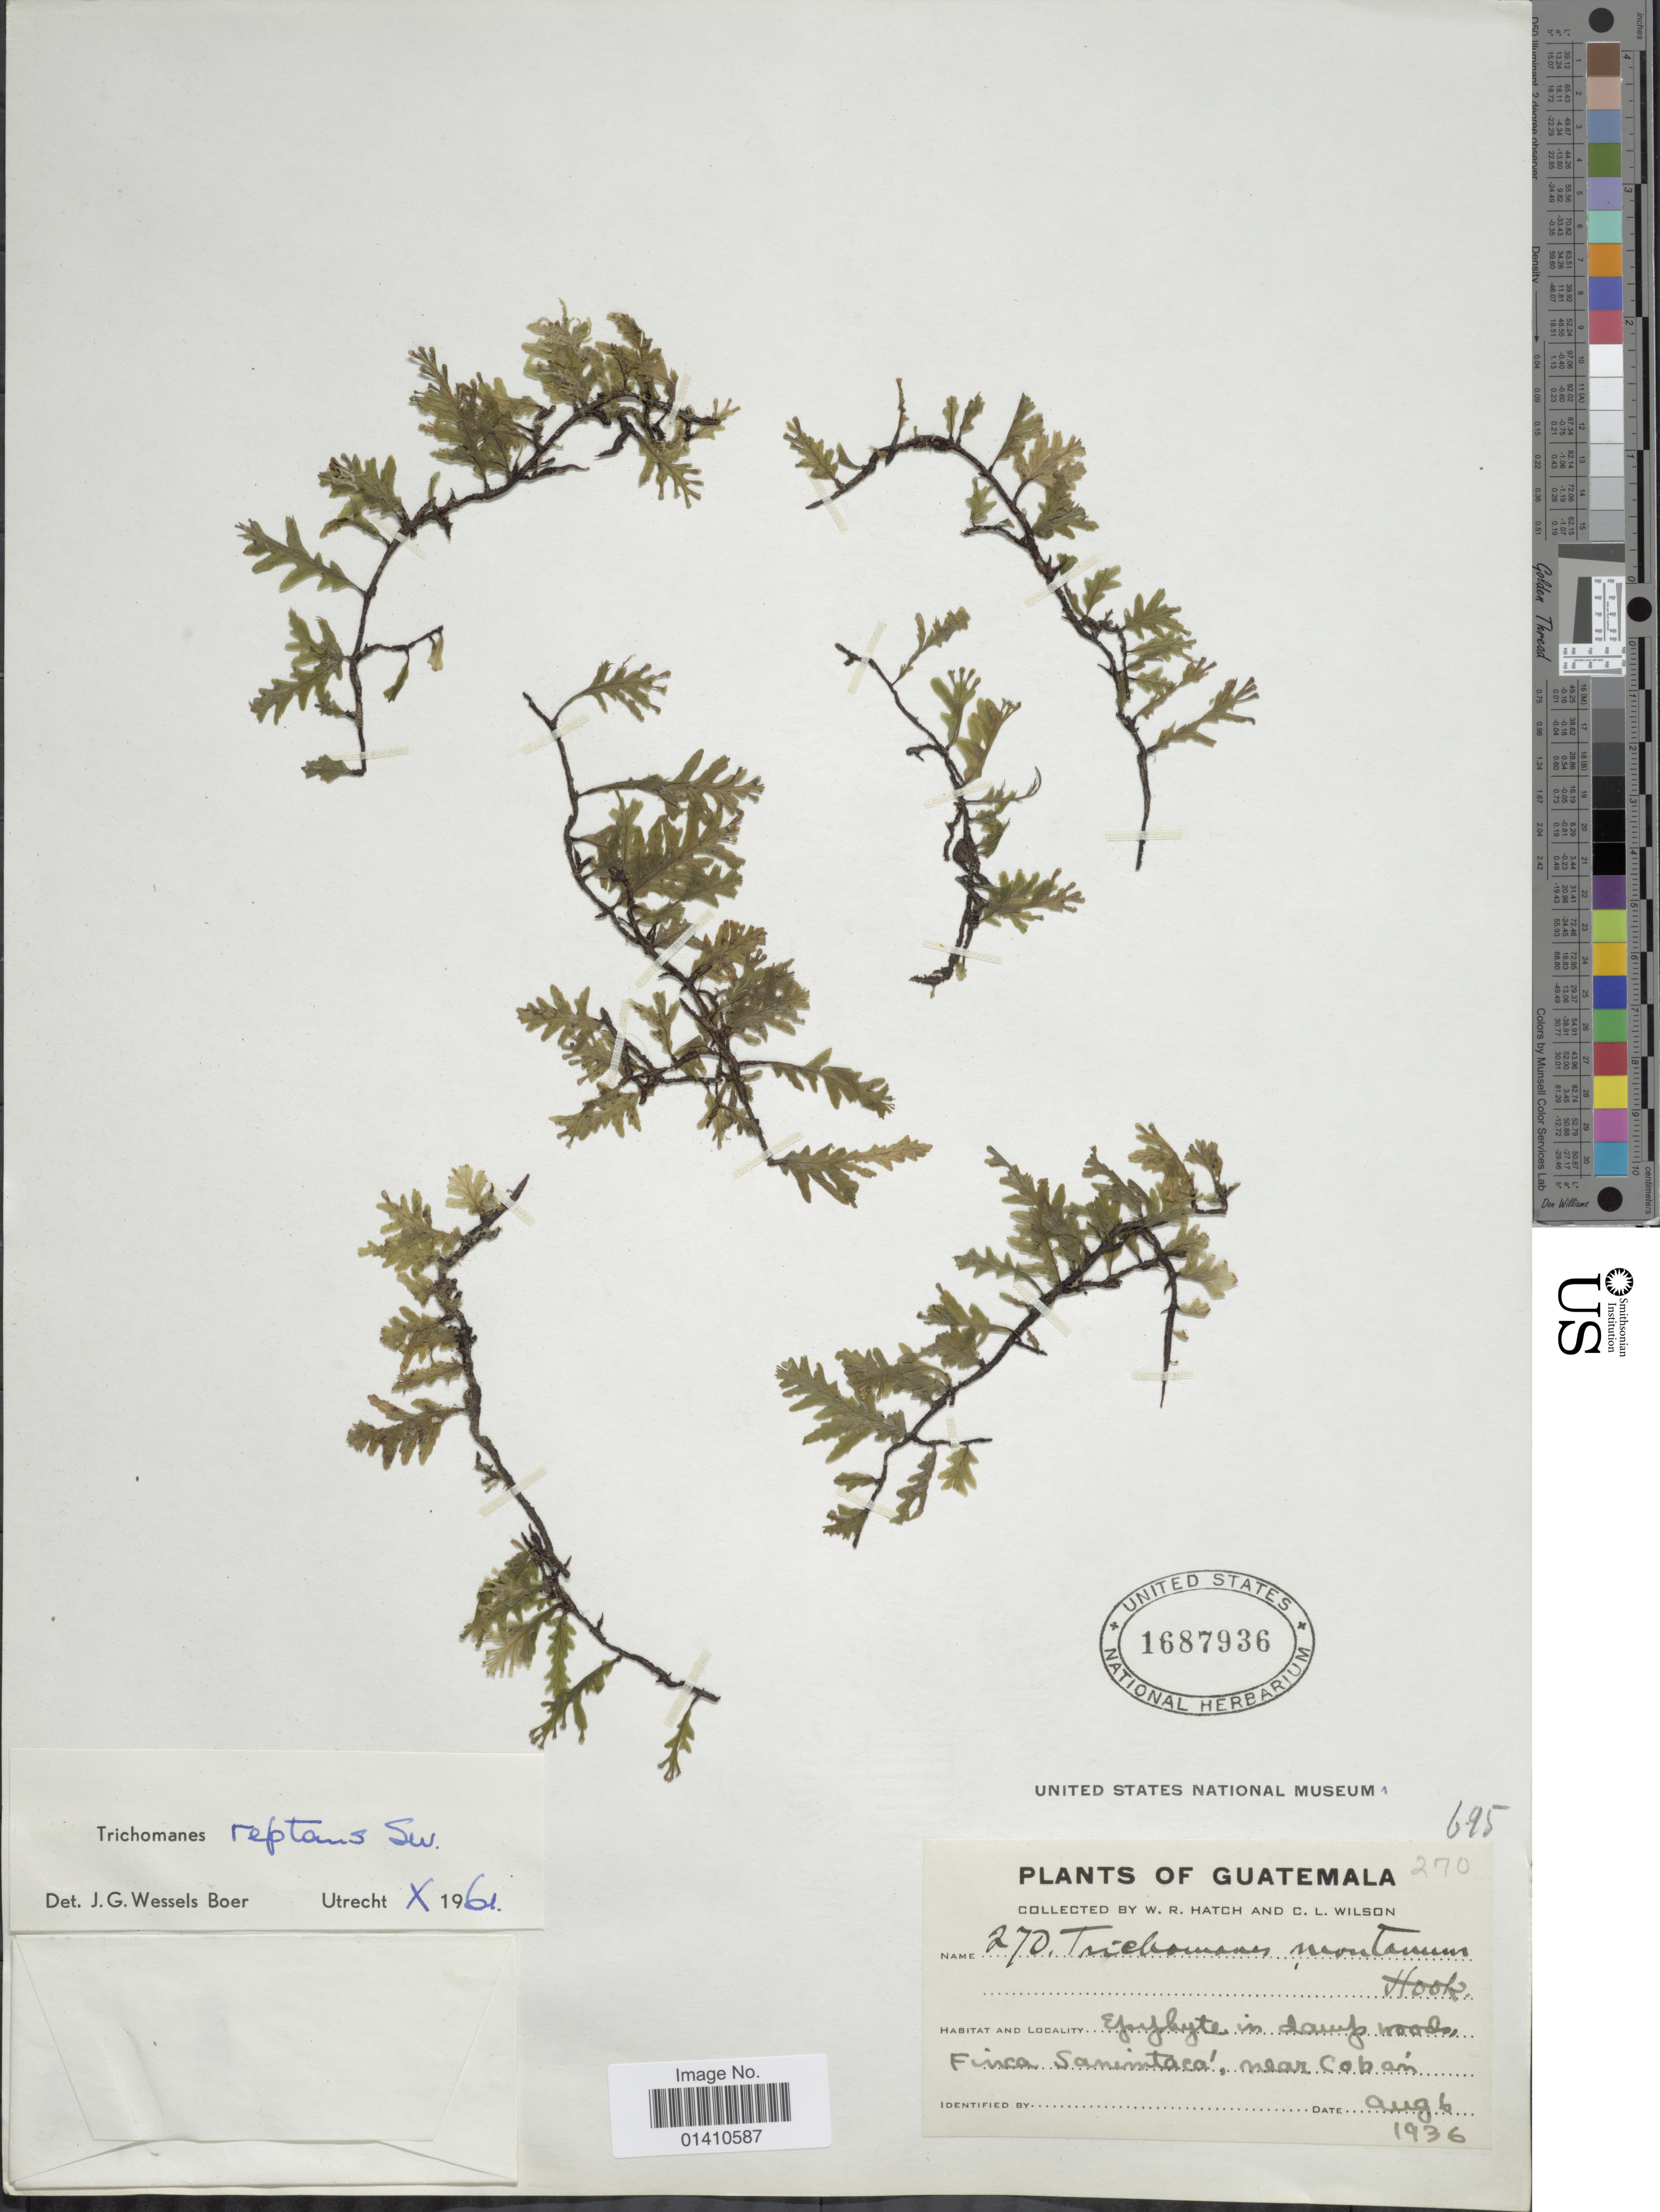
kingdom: Plantae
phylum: Tracheophyta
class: Polypodiopsida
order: Hymenophyllales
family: Hymenophyllaceae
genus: Didymoglossum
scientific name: Didymoglossum reptans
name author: (Sw.) C. Presl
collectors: W. Hatch & C. L. Wilson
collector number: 270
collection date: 1936-08-06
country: Guatemala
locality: Epiphyte in damp woods, Finca Sanimtaca, near Coban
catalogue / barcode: US 1687936